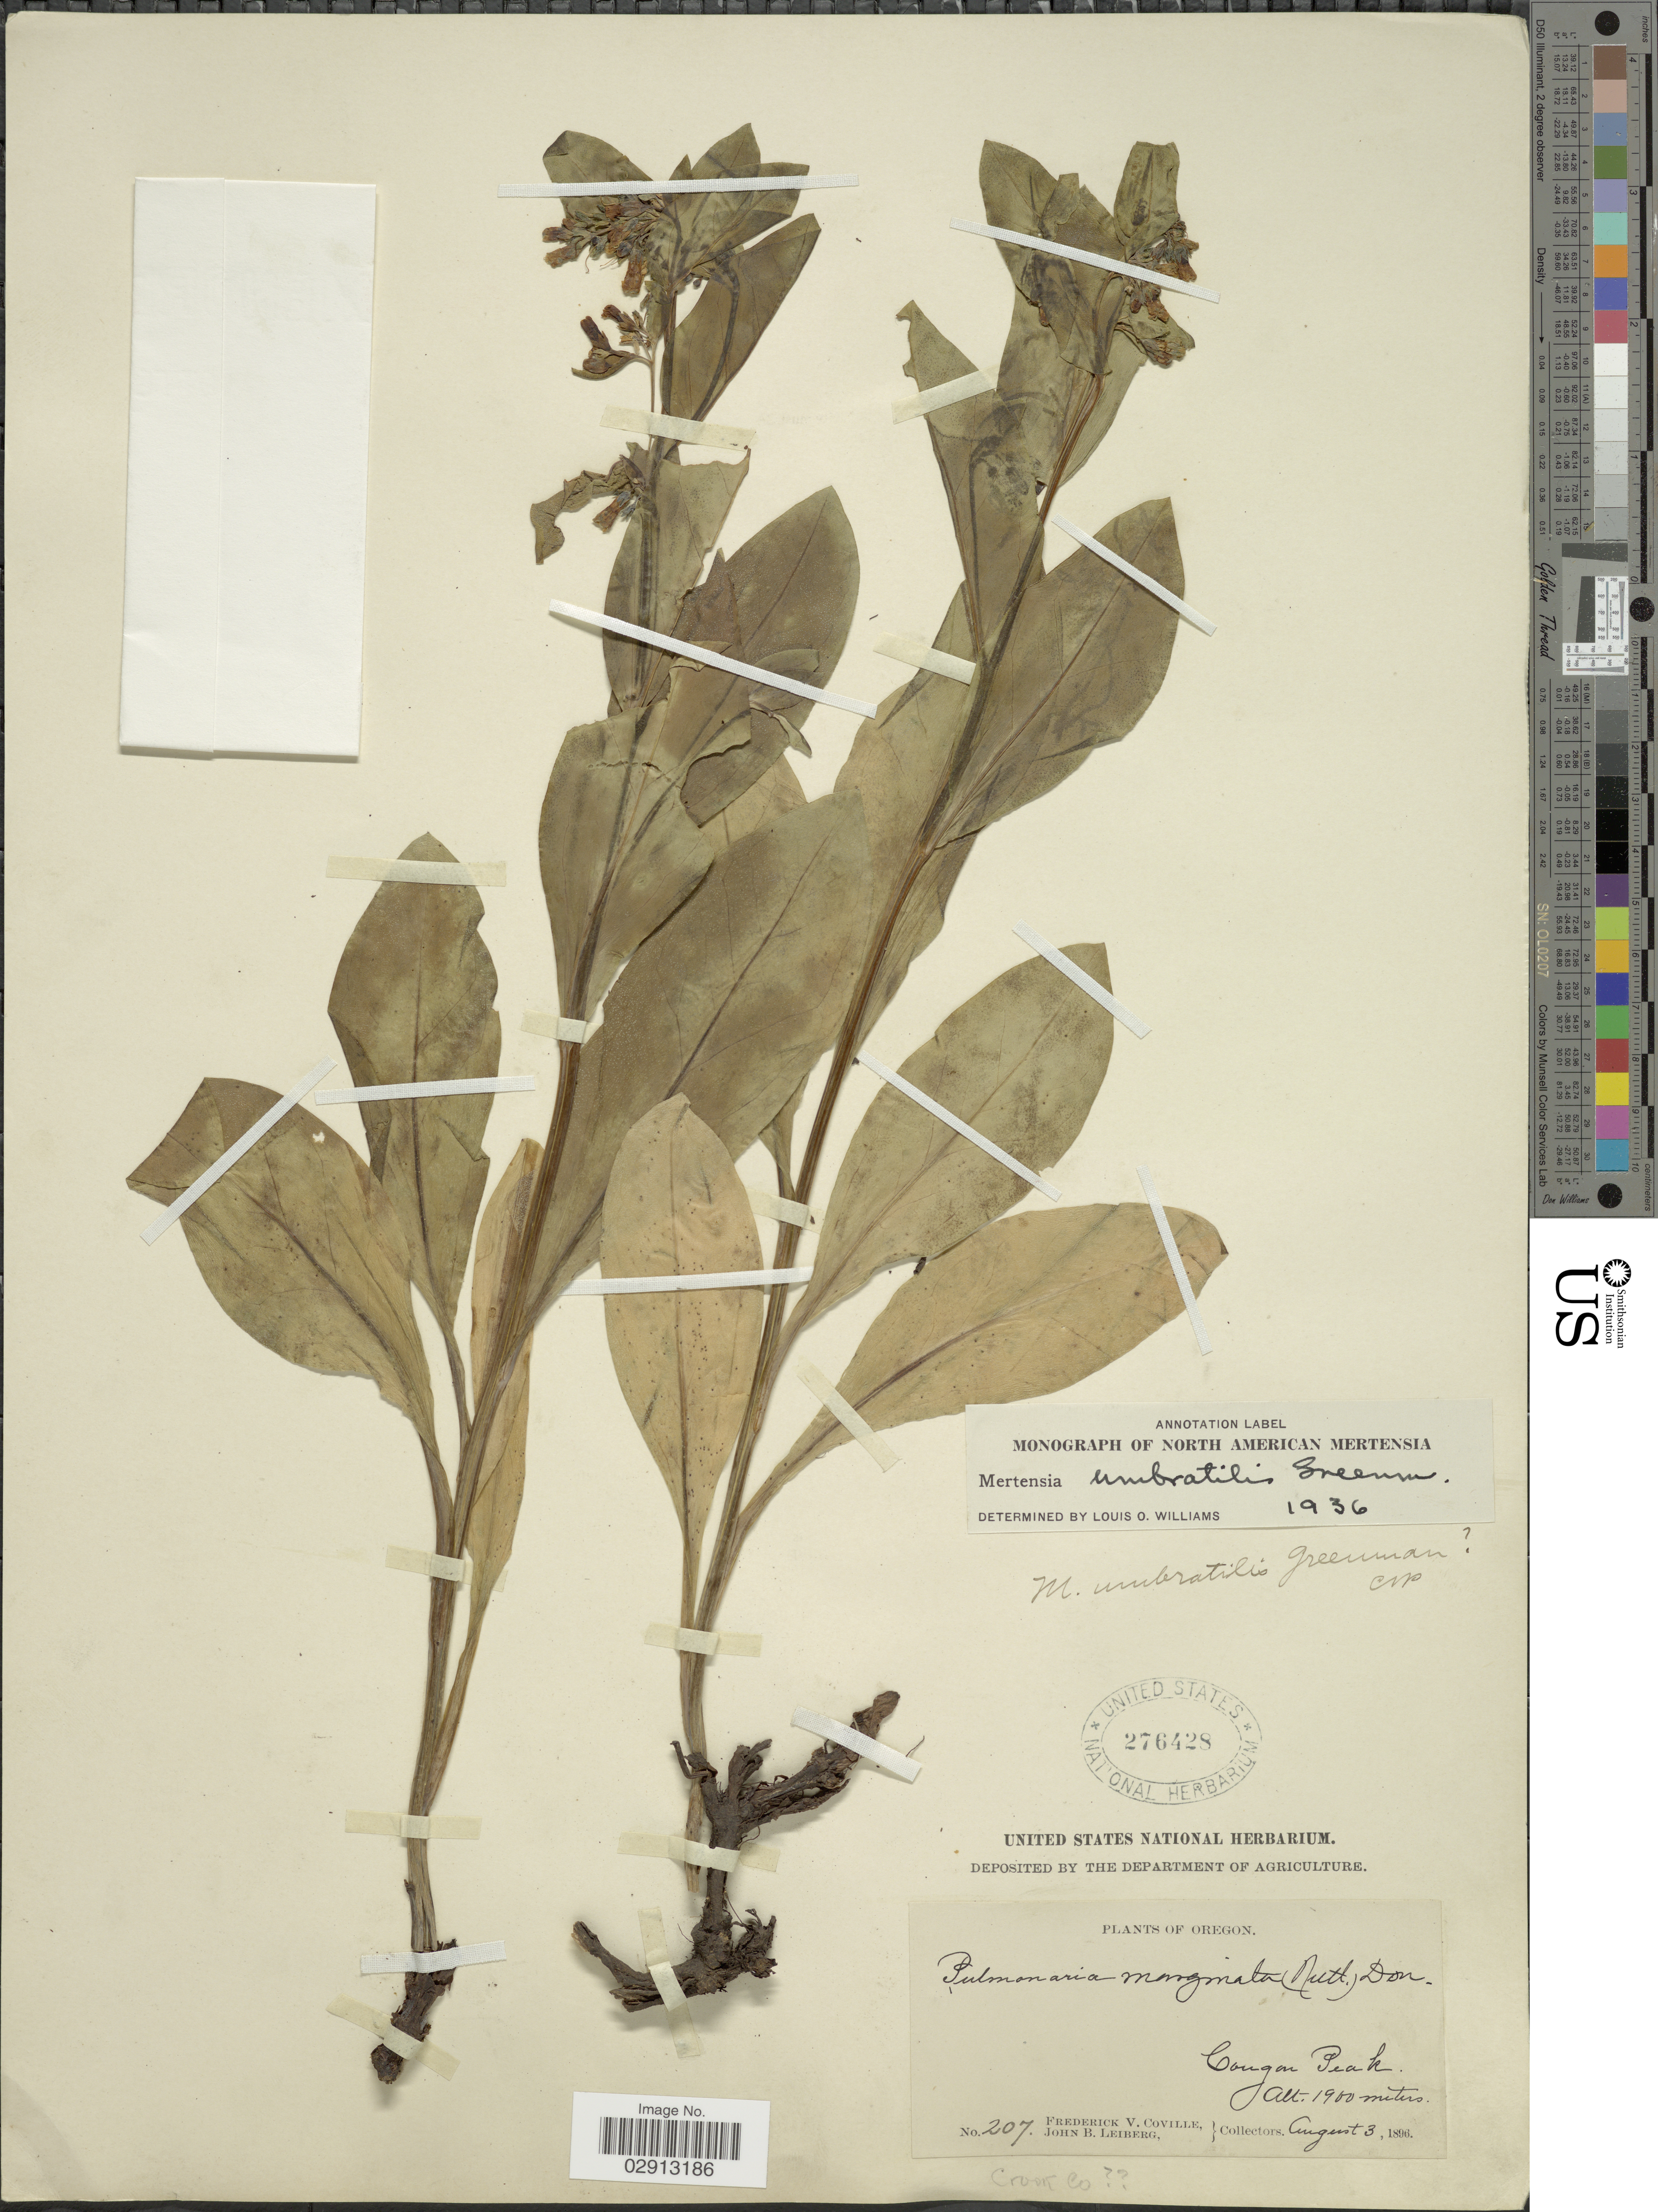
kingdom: Plantae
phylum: Tracheophyta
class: Magnoliopsida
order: Boraginales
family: Boraginaceae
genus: Mertensia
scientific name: Mertensia umbratilis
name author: Greenm.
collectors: F. V. Coville & J. B. Leiberg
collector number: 207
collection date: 1896-08-03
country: United States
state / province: Oregon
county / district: Crook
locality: Cougar Peak. Crook Co.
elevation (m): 1900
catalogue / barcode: US 276428